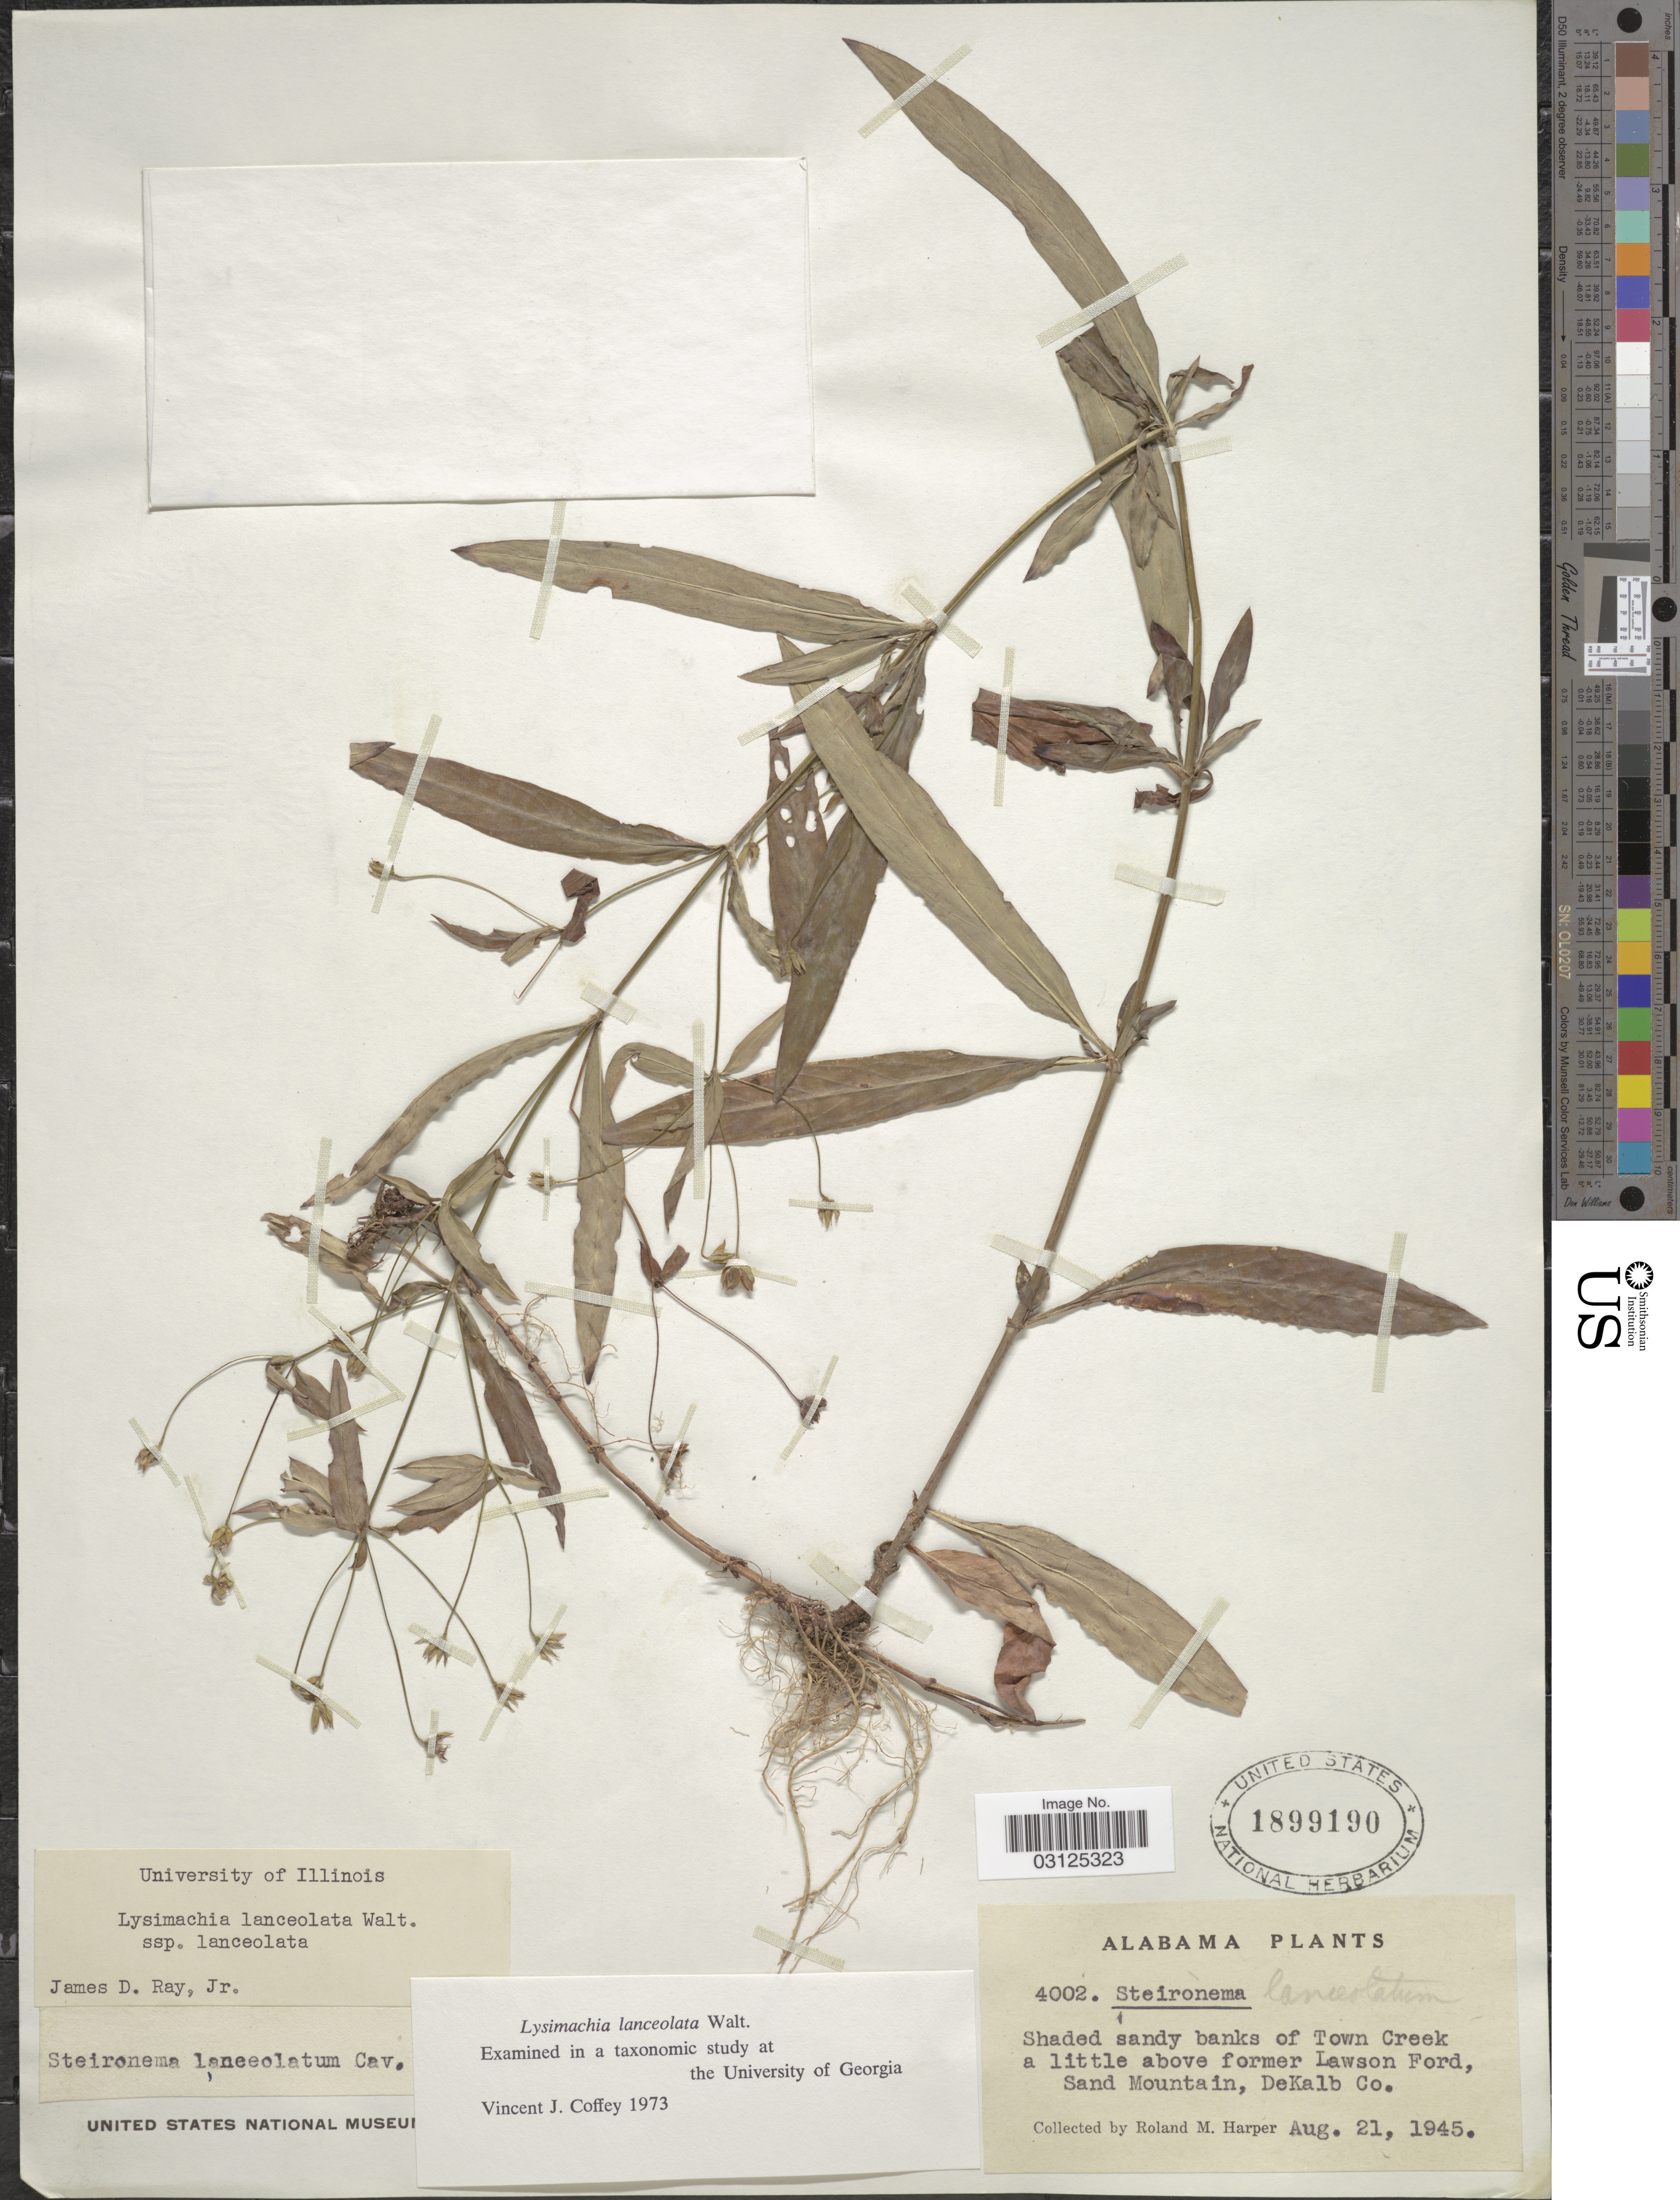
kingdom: Plantae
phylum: Tracheophyta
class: Magnoliopsida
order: Ericales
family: Primulaceae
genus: Steironema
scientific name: Steironema lanceolatum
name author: (Walter) A. Gray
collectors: R. M. Harper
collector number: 4002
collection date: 1945-08-21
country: United States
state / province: Alabama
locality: Shaded sandy banks of Town Creek a little above former Lawson Ford, Sand Mountain, DeKalb Co.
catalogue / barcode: US 1899190